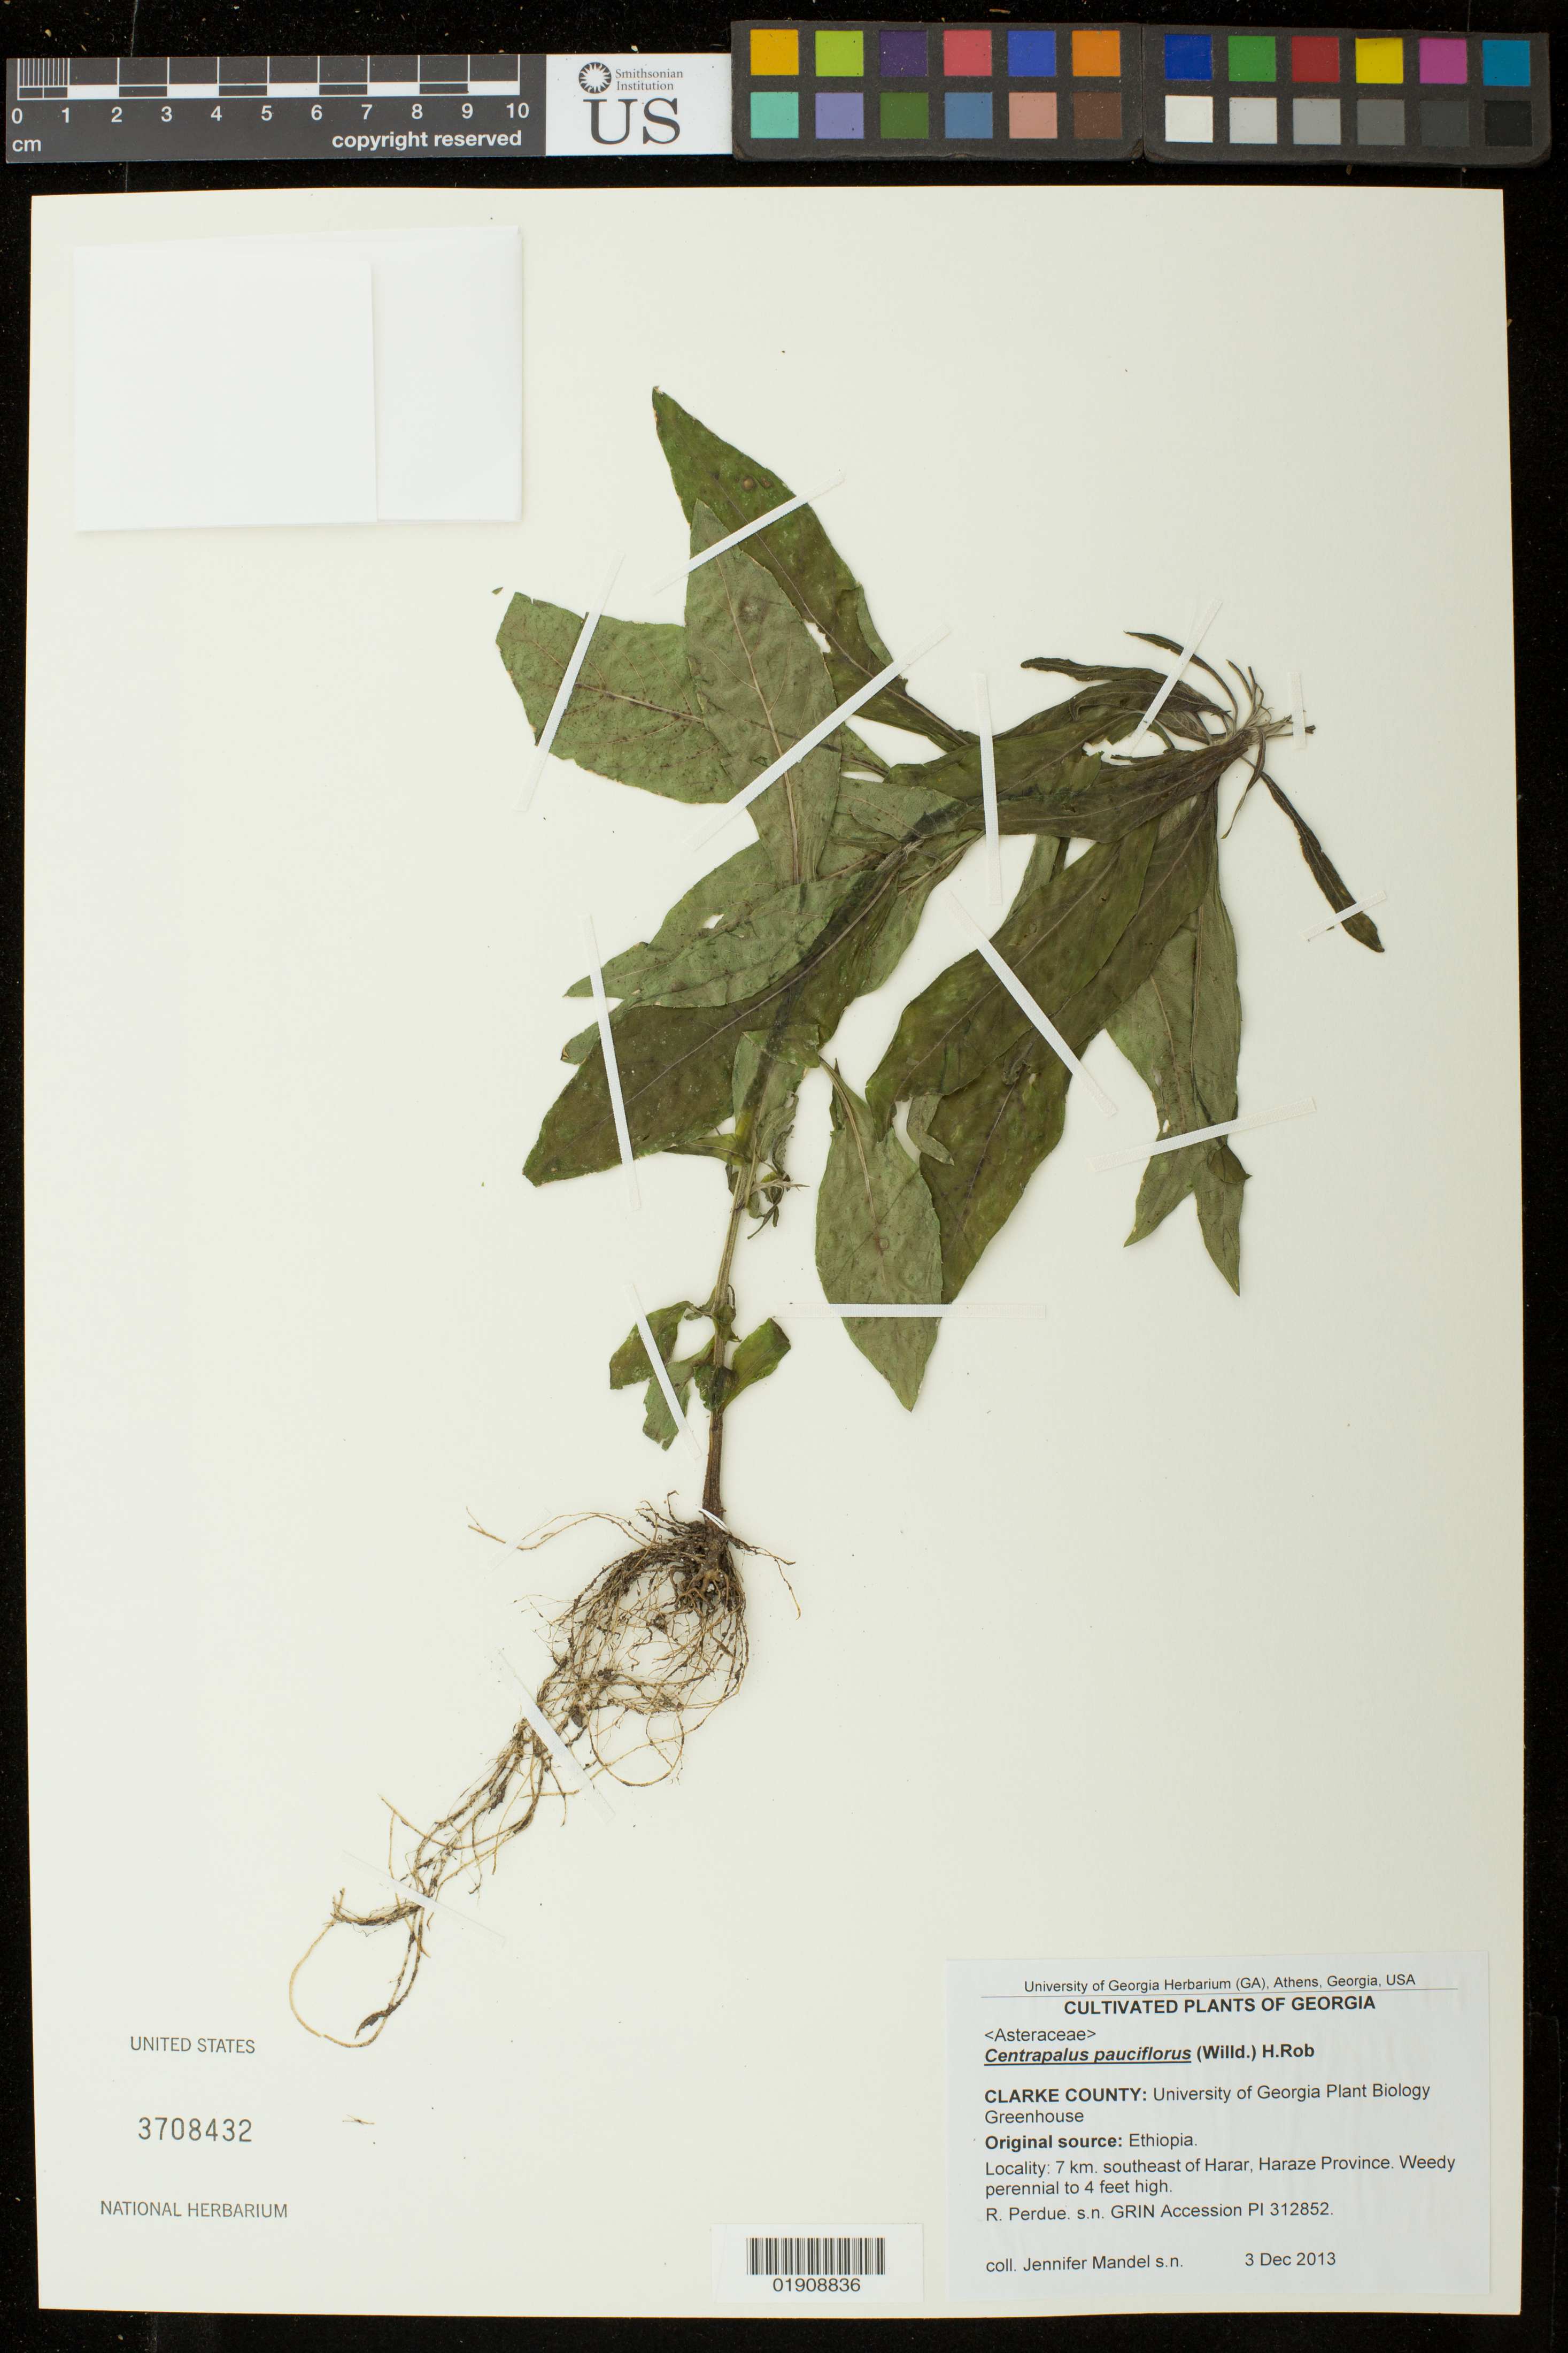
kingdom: Plantae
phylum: Tracheophyta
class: Magnoliopsida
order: Asterales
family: Asteraceae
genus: Centrapalus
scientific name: Centrapalus pauciflorus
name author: (Willd.) H. Rob.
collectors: J. Mandel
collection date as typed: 3 December 2013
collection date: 2013-12-03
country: United States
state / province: Georgia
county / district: Clarke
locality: University of Georgia Plant Biology Greenhouse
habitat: Orig. source: Ethiopia, 7 km SE of Harar, Harze Prov. - R. Perdue, s.n. GRIN Accession Pl 312852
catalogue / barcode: US 3708432